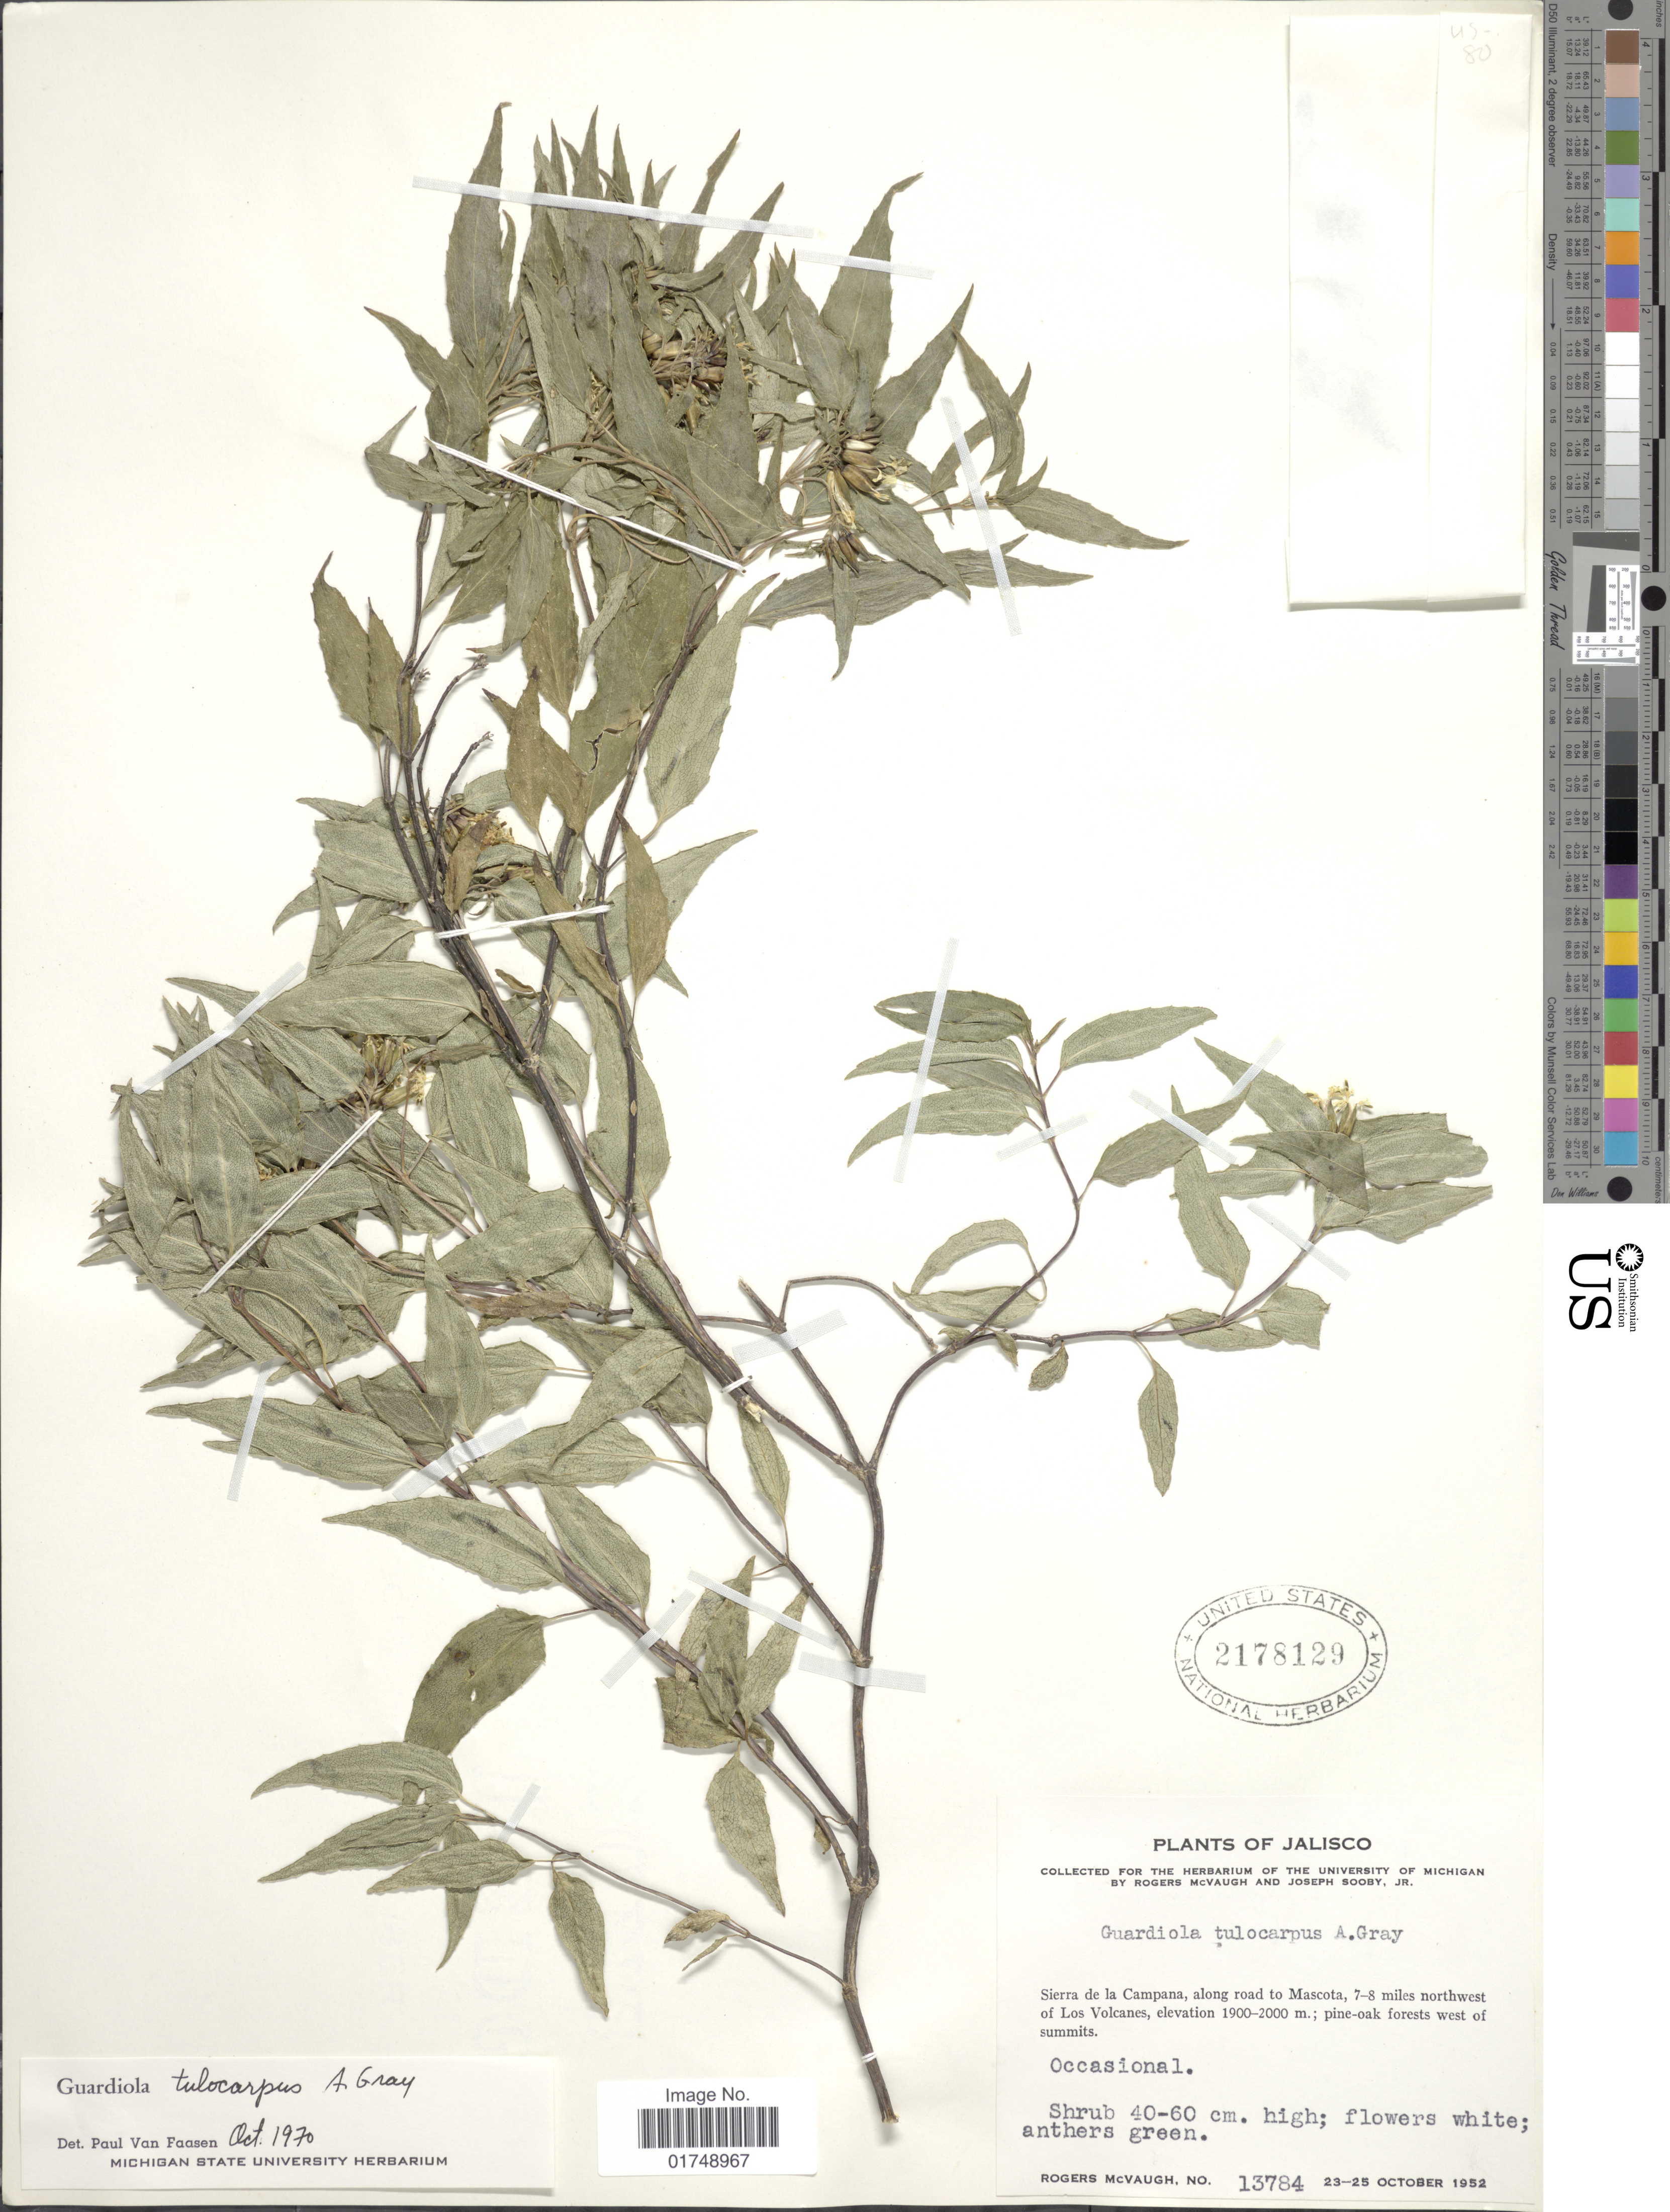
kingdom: Plantae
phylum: Tracheophyta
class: Magnoliopsida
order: Asterales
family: Asteraceae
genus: Guardiola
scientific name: Guardiola tulocarpus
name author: A. Gray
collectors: R. McVaugh & J. Sooby Jr.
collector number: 13784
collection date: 1952-10-23/1952-10-25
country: Mexico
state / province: Jalisco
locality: Sierra de la Campana, along road to Mascota, 7-8 miles northwest of Los Volcanes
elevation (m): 1900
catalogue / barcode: US 2178129